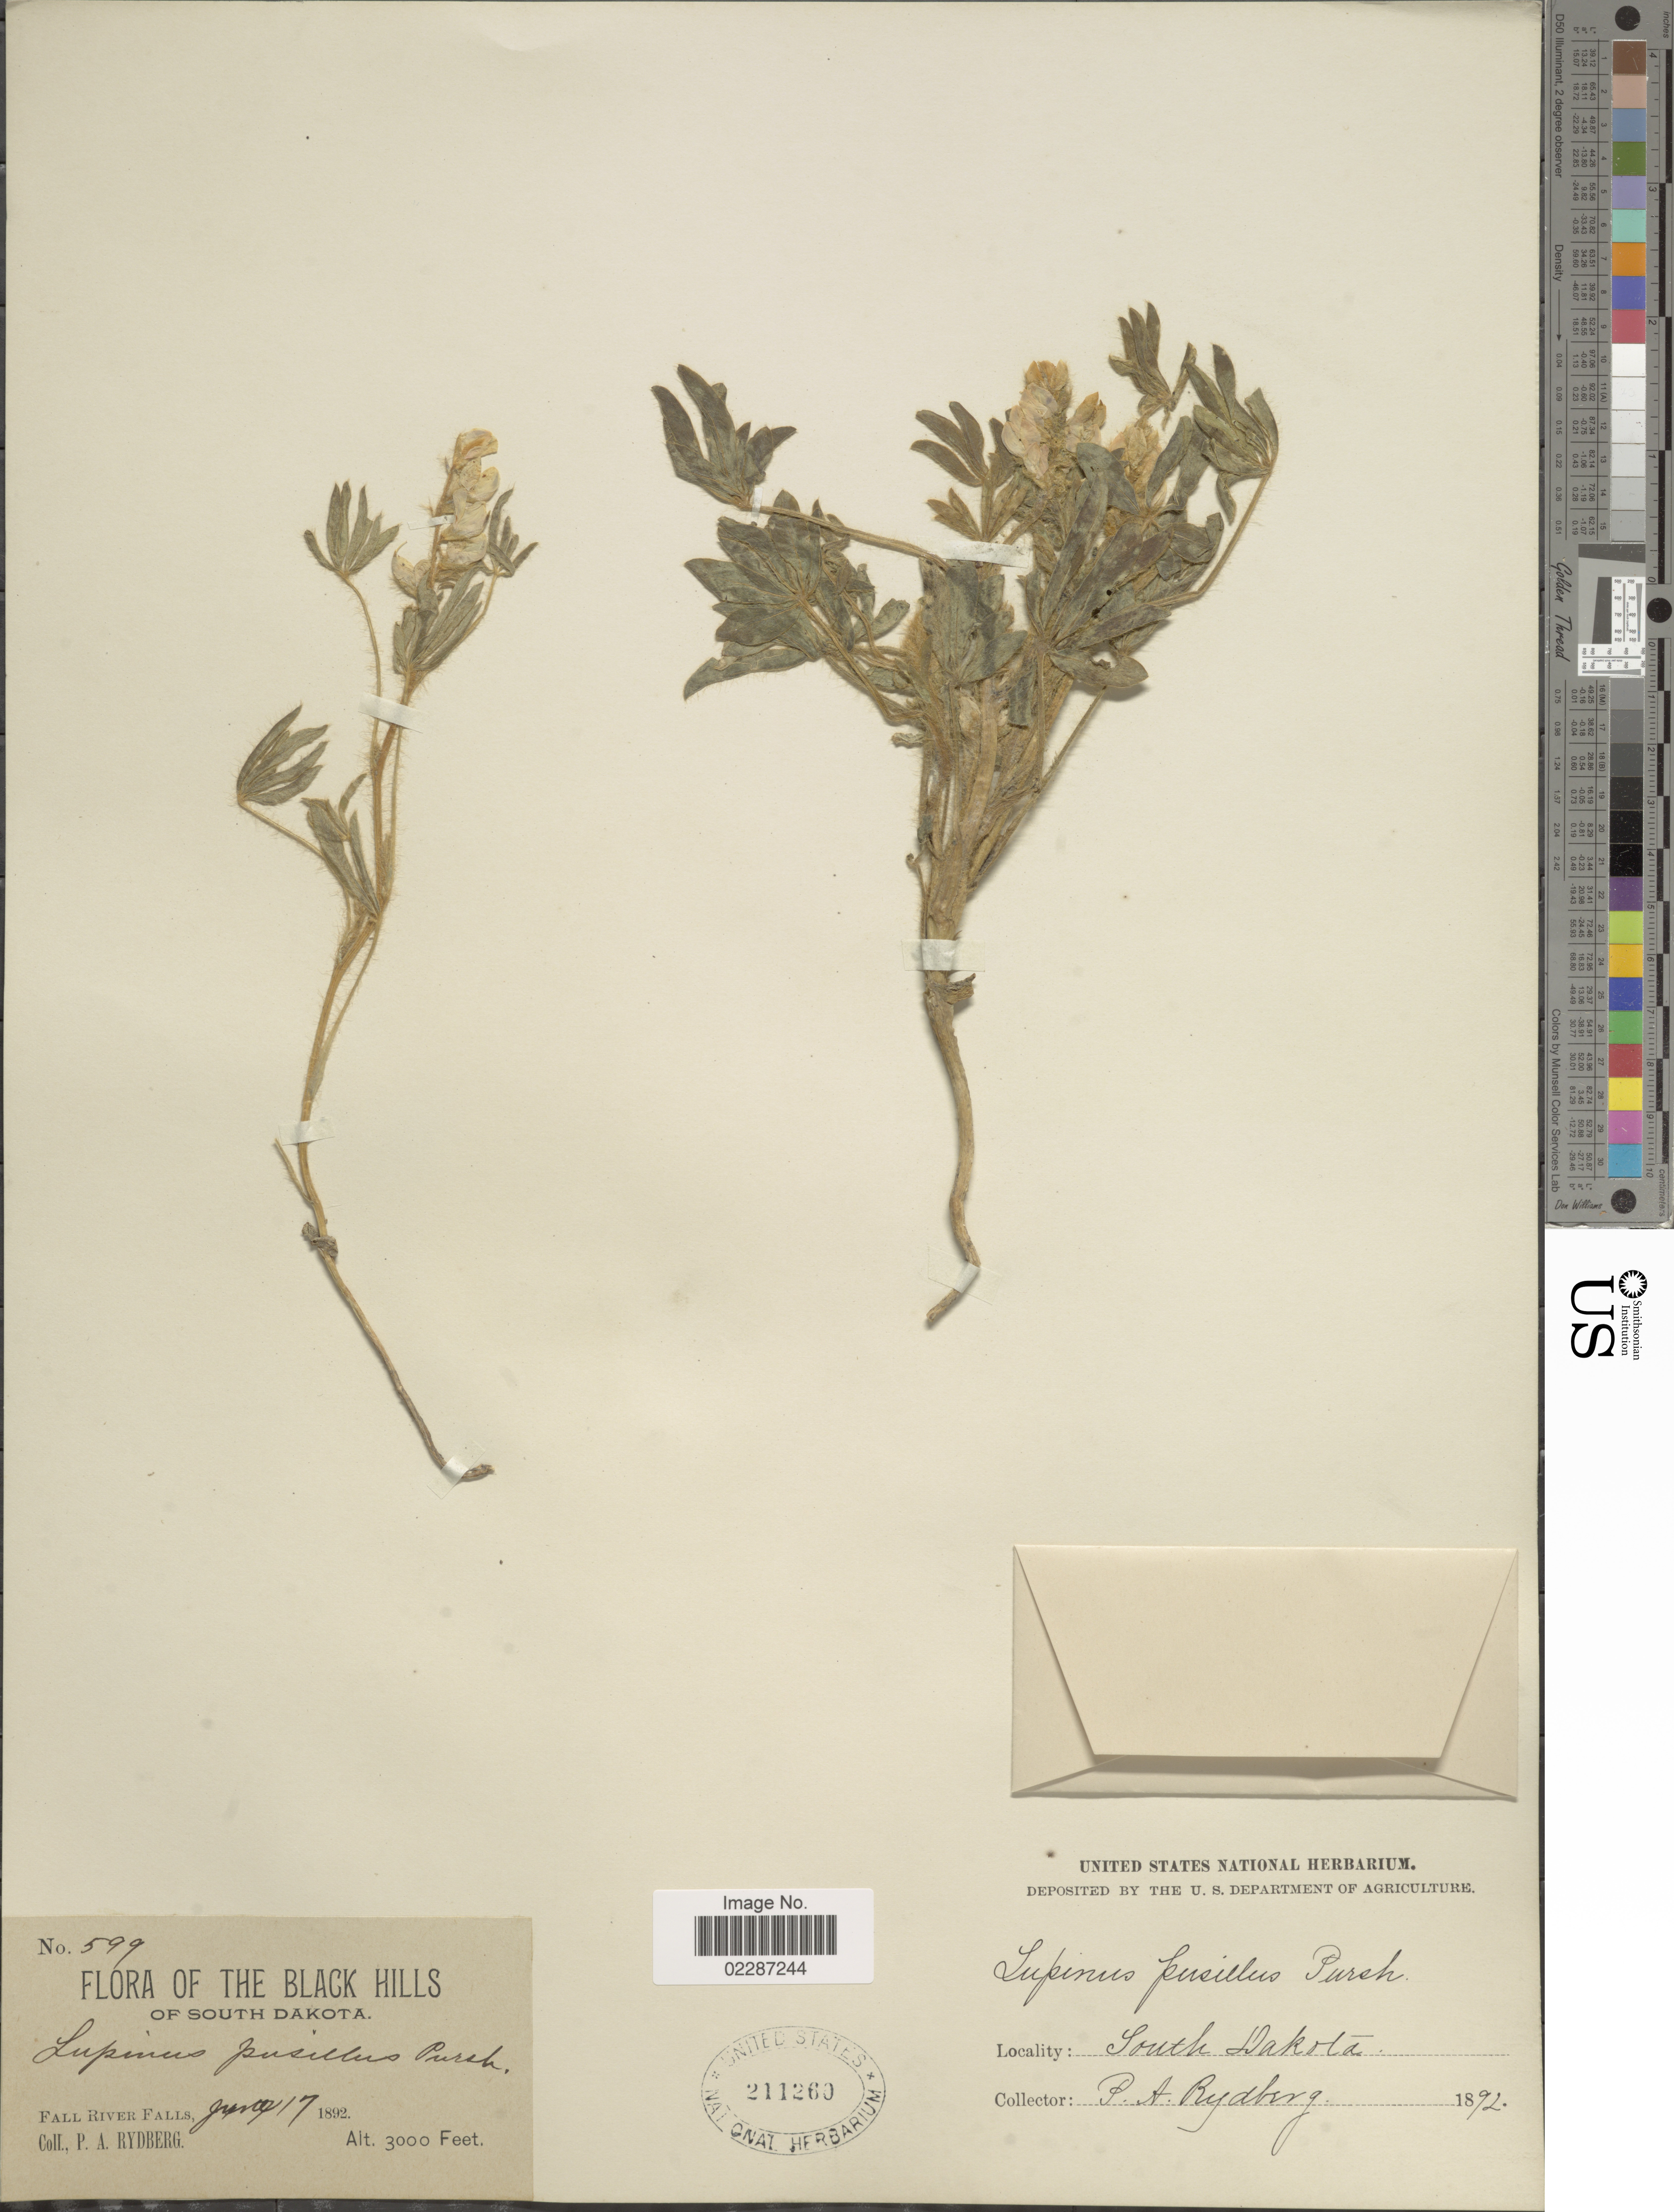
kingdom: Plantae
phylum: Tracheophyta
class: Magnoliopsida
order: Fabales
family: Fabaceae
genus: Lupinus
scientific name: Lupinus pusillus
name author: Pursh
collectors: P. A. Rydberg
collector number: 599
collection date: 1892-06-17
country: United States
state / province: South Dakota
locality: The Black Hills, Fall River Falls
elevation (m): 914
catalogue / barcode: US 211260